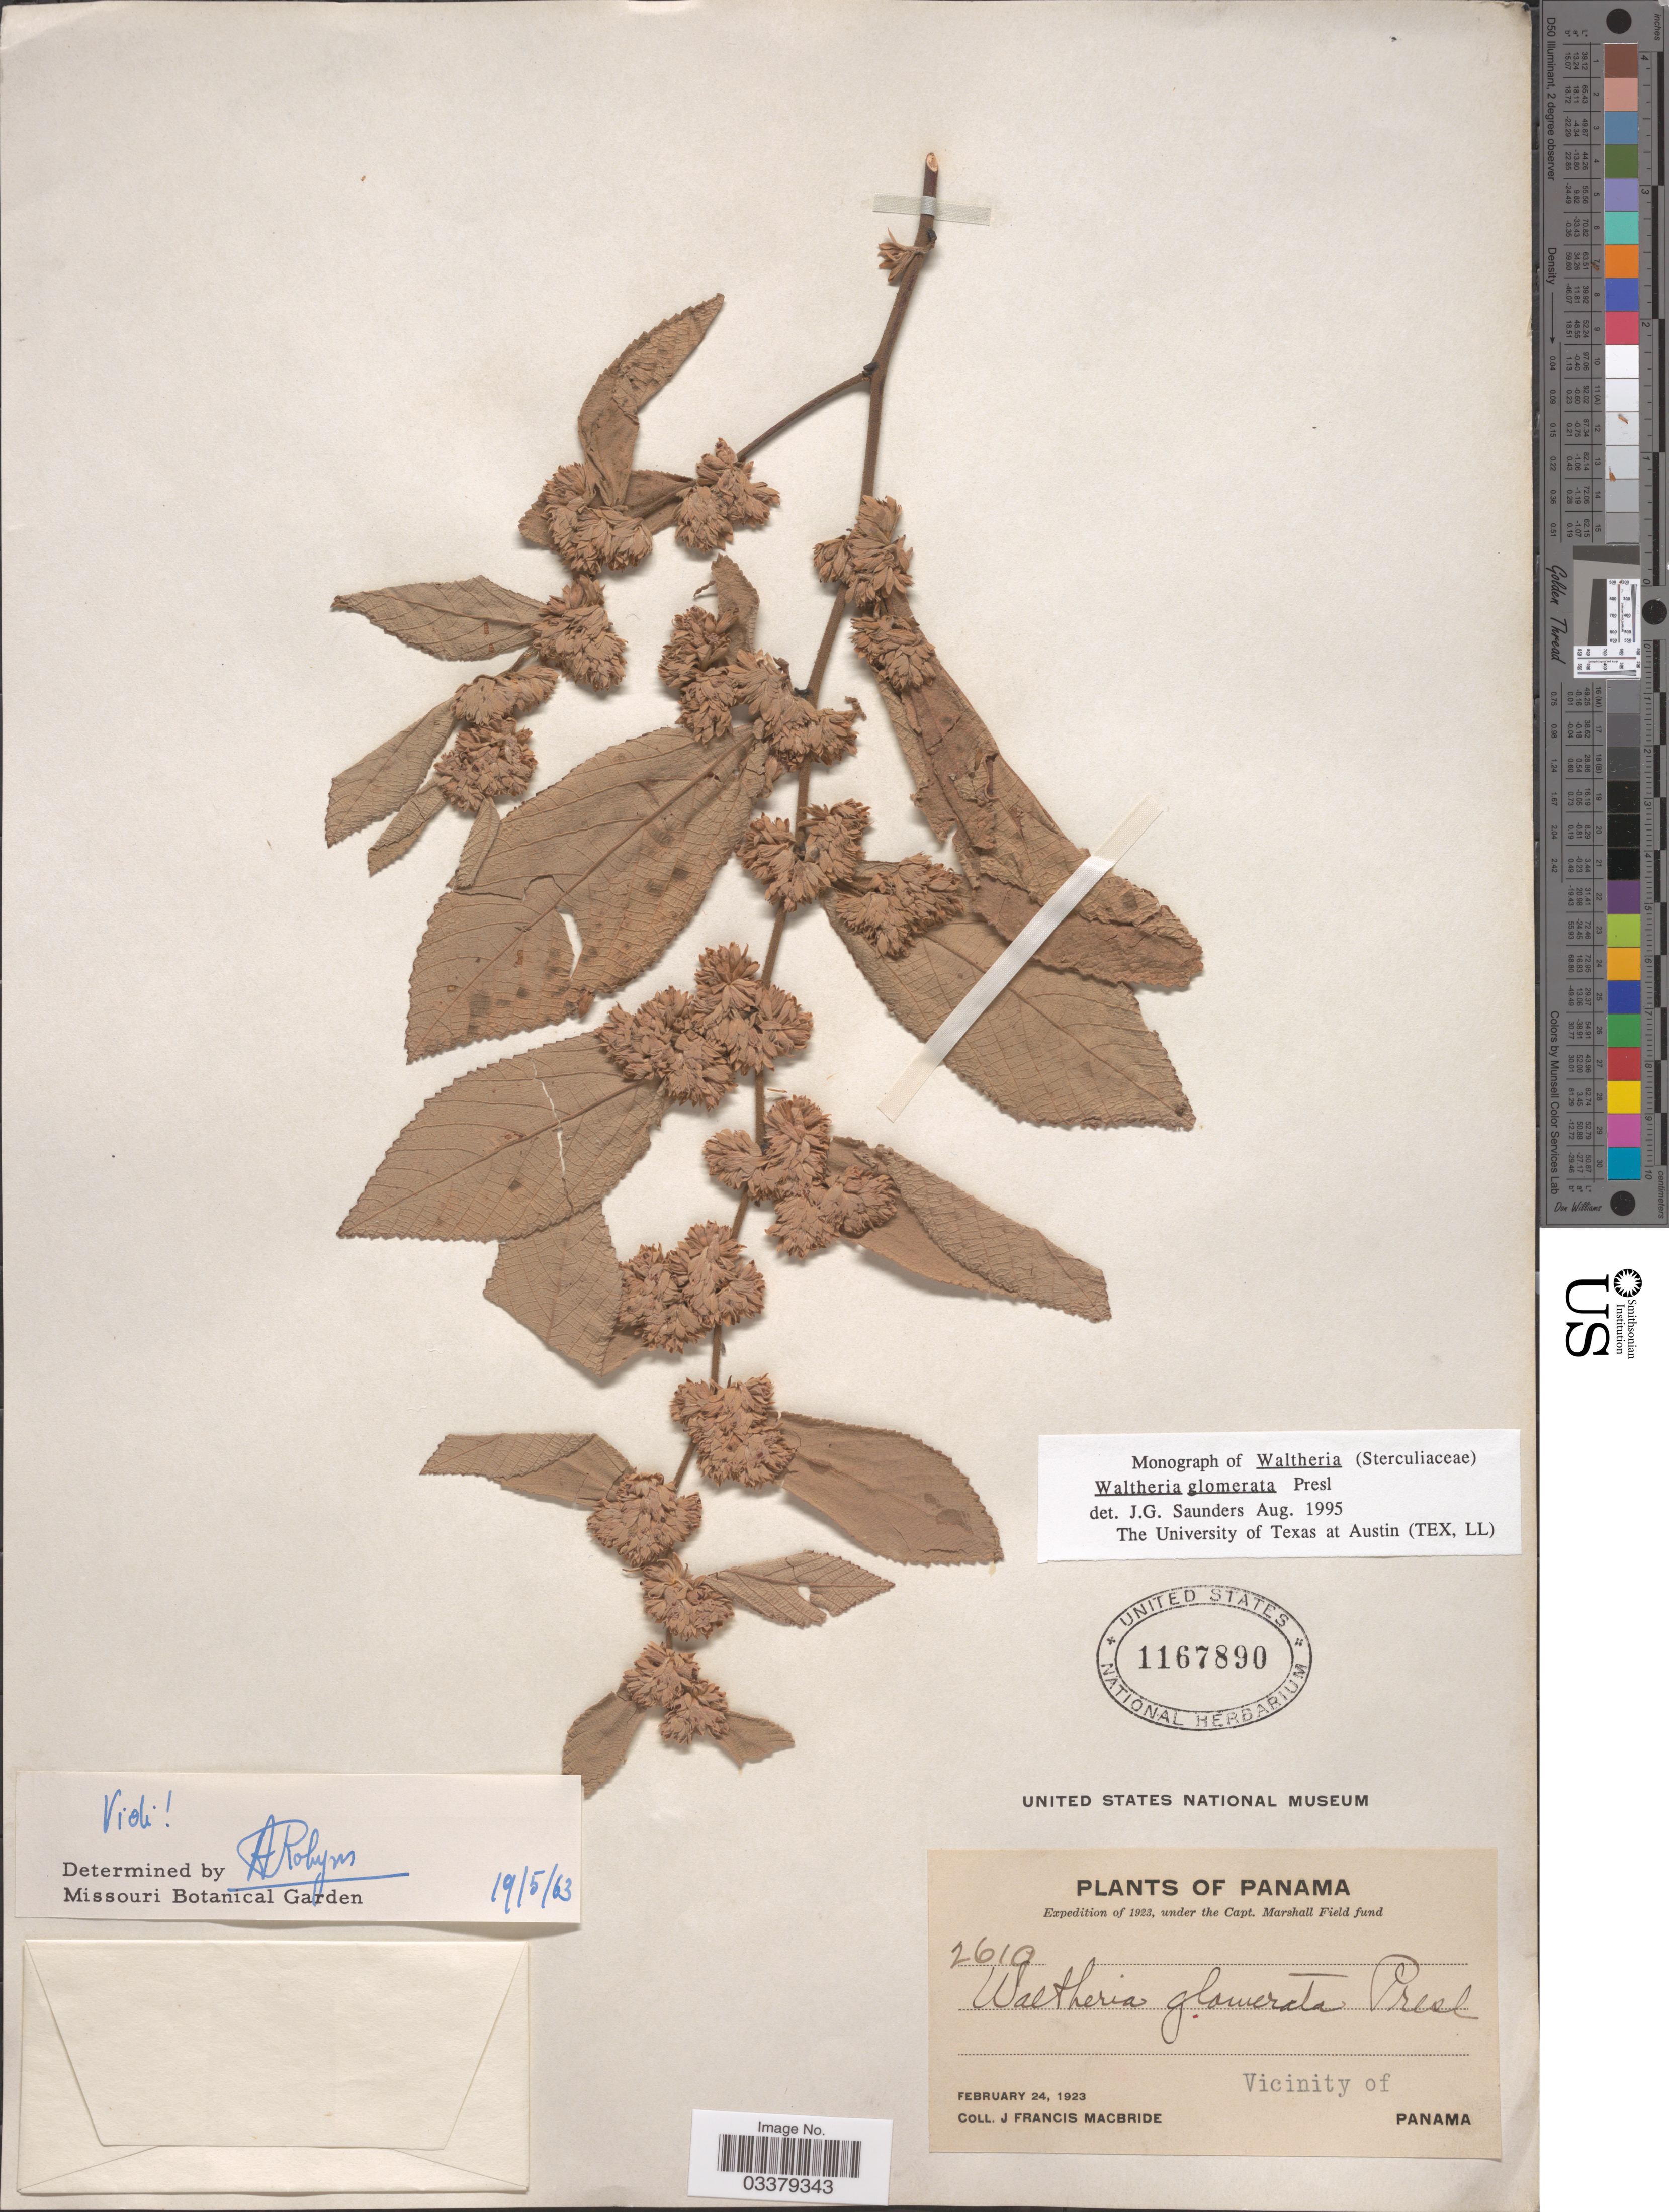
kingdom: Plantae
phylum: Tracheophyta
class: Magnoliopsida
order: Malvales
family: Malvaceae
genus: Waltheria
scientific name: Waltheria glomerata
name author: C. Presl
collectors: J. F. Macbride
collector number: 2619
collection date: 1923-02-24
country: Panama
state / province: Panamá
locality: Vicinity of Panama.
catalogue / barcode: US 1167890